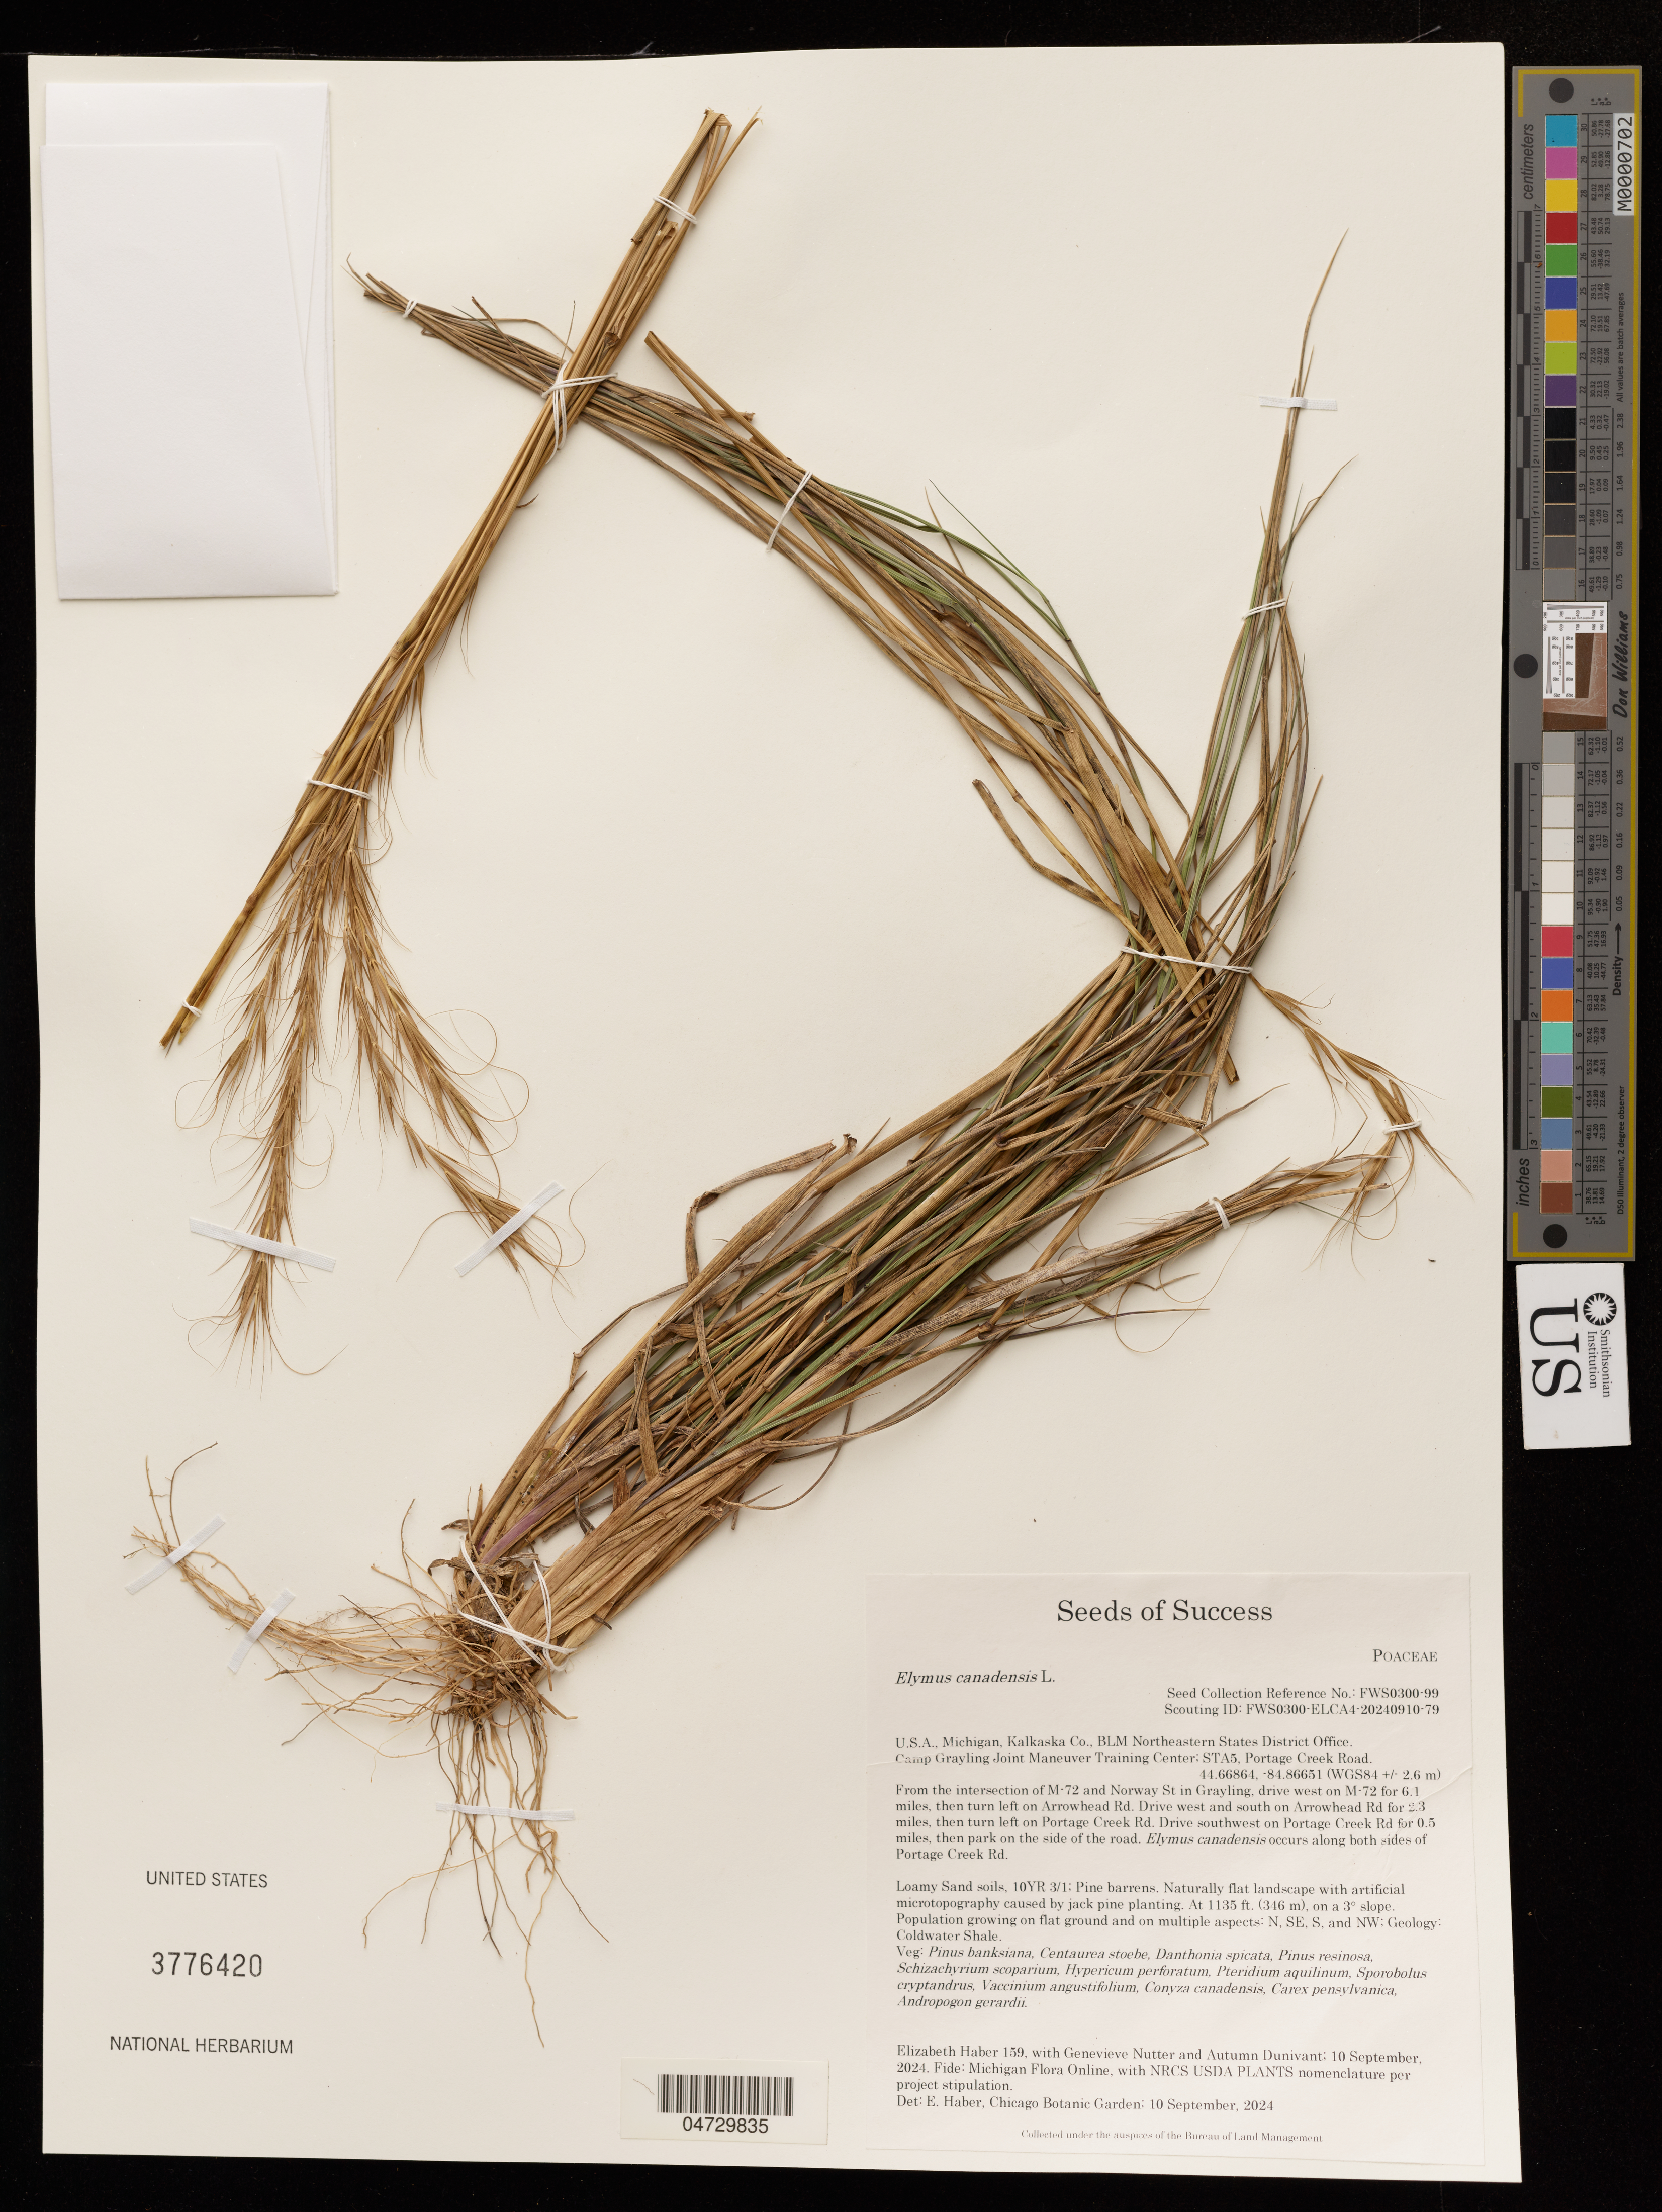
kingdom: Plantae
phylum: Tracheophyta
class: Liliopsida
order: Poales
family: Poaceae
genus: Elymus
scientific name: Elymus canadensis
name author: L.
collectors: E. Haber, G. Nutter & A. Dunivant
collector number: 159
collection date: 2024-09-10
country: United States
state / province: Michigan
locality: Kalkaska Co., BLM Northeastern States District Office. Camp Grayling Joint Maneuver Training Center: STA5, Portage Creek Road. (WGS84 +/- 2.6 m). From the intersection of M-72 and Norway St in Grayling, drive west on M-72 for 6.1 miles, then turn left on Arrowhead Rd. Drive west and south on Arrowhead Rd for 2.3 miles, then turn left on Portage Creek Rd. Drive southwest on Portage Creek Rd for 0.5 miles, then park on the side of the road. Elymus canadensis occurs along both sides of Portage Creek Rd.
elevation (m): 346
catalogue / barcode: US 3776420